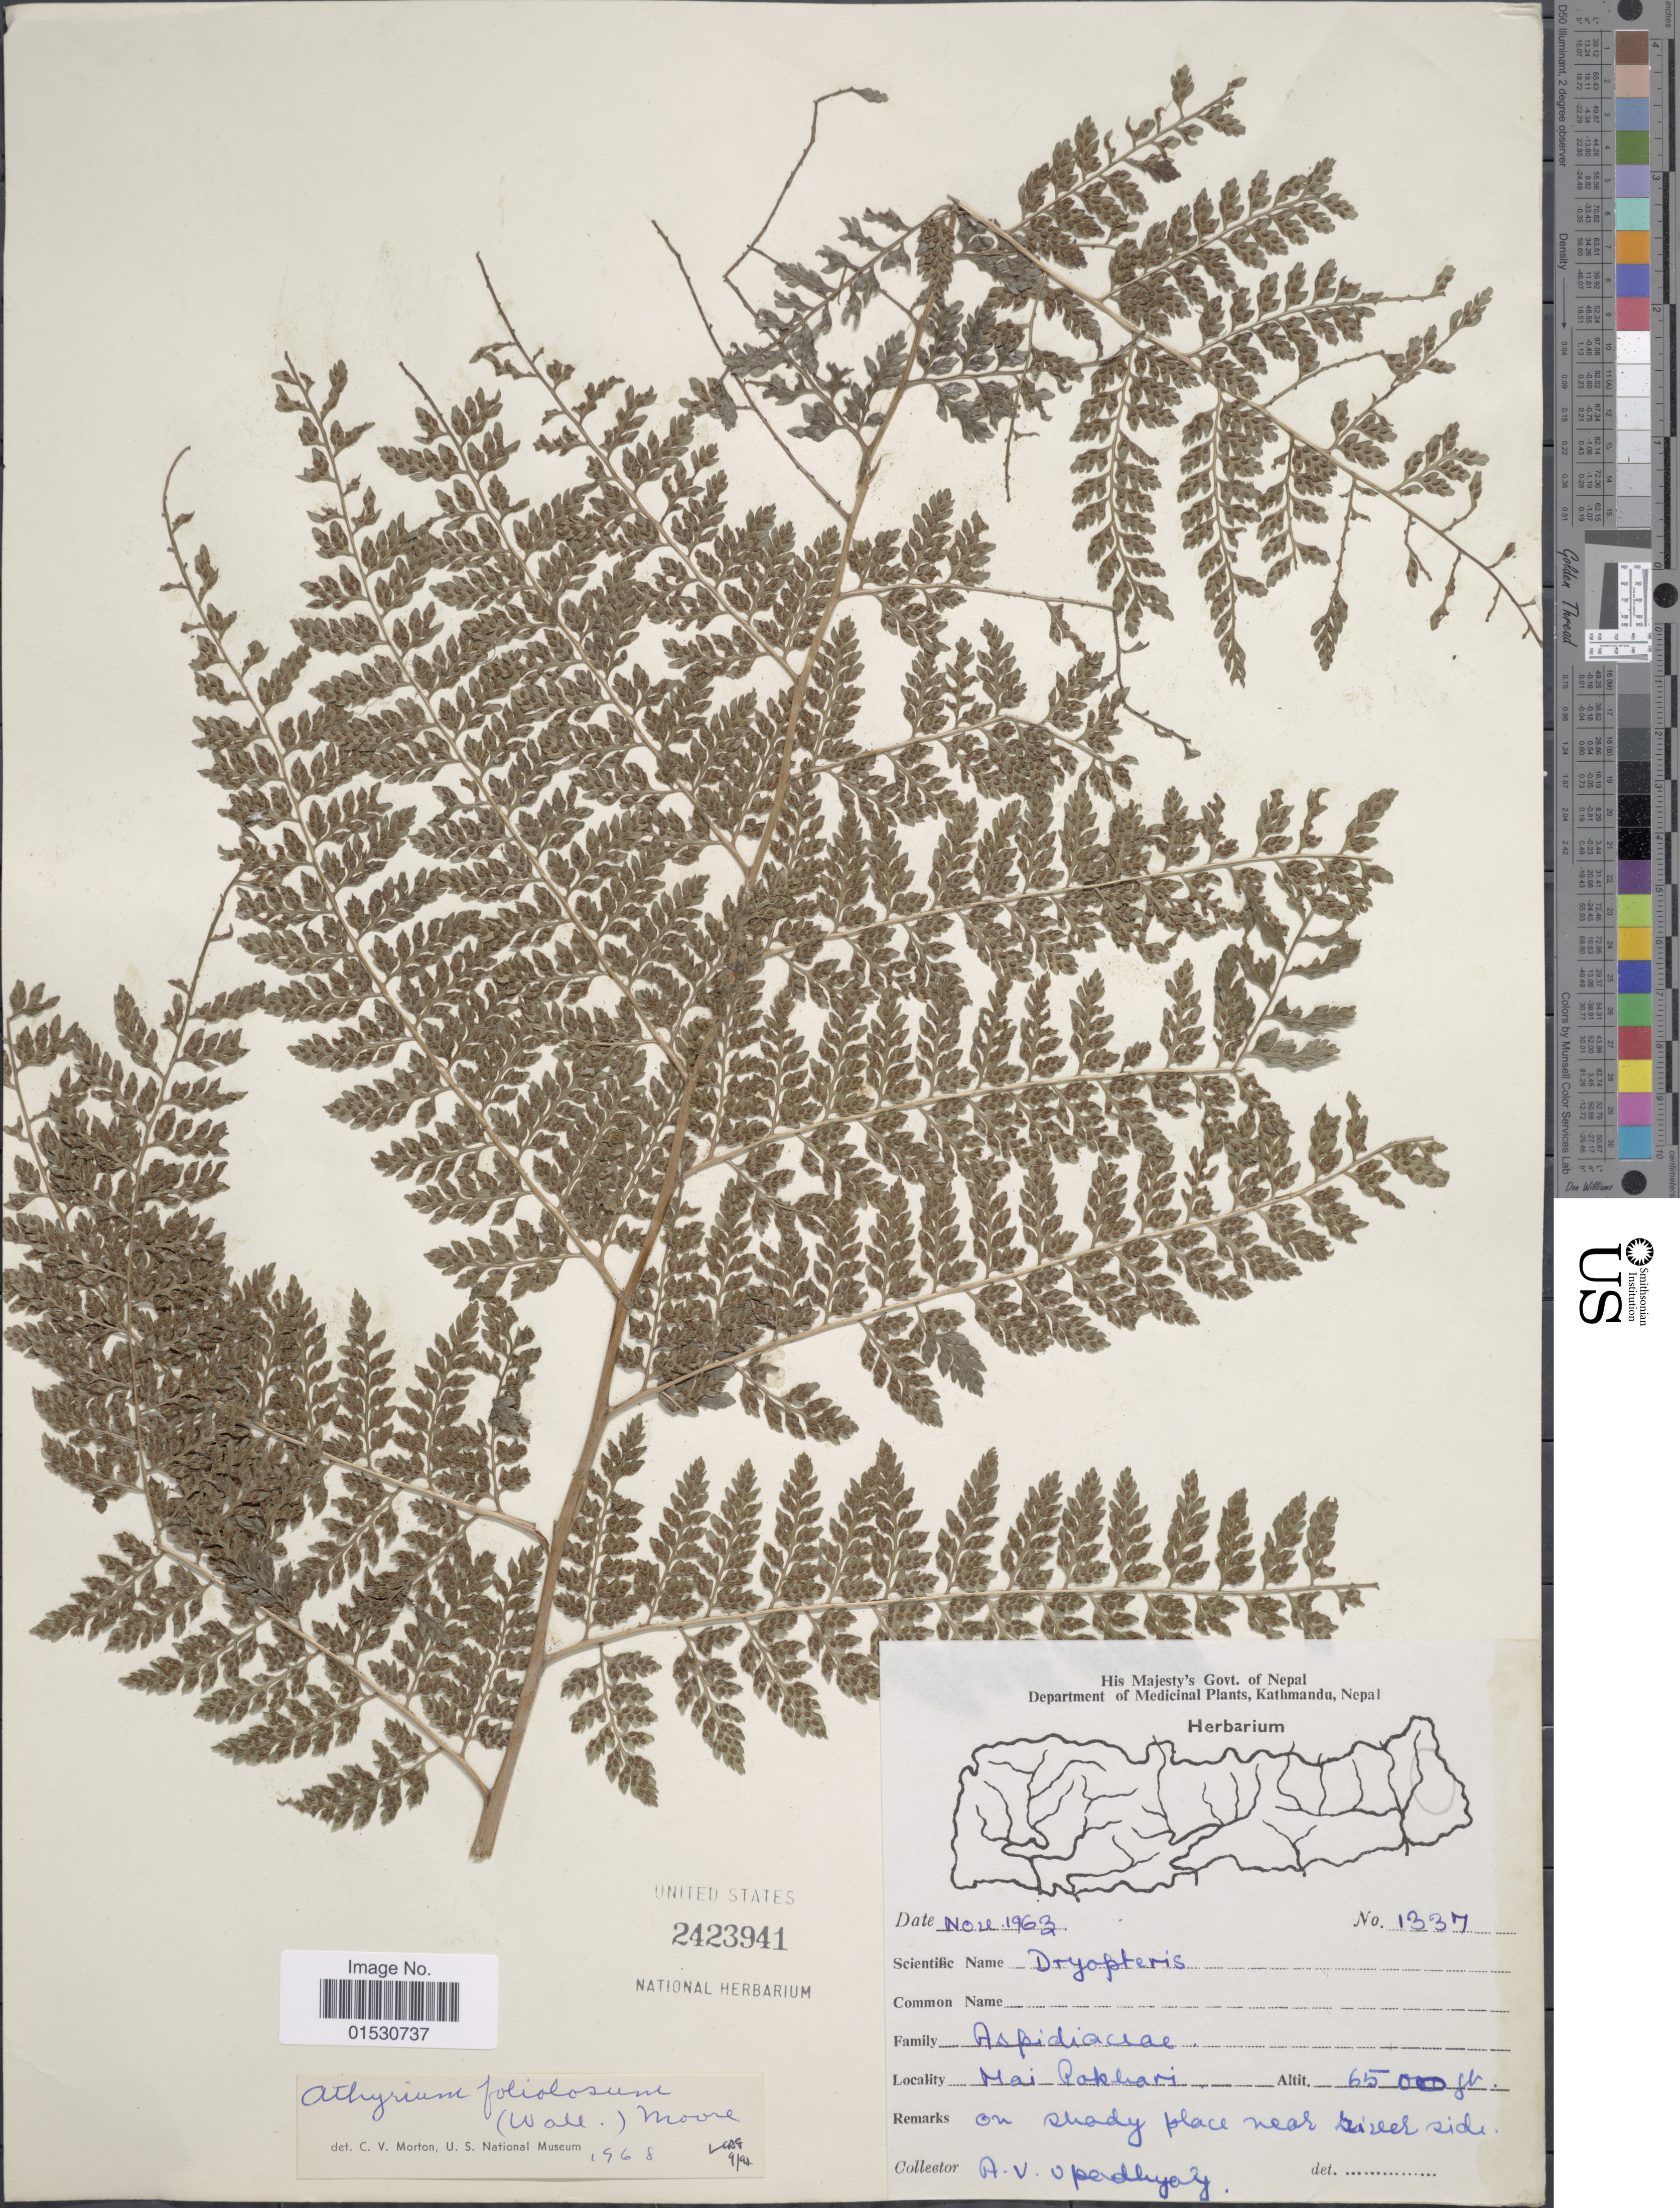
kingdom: Plantae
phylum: Tracheophyta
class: Polypodiopsida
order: Polypodiales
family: Athyriaceae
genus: Athyrium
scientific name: Athyrium foliolosum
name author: (Wall.) T. Moore ex Sm.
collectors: A. V. Upadhyay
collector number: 1337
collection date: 1963-11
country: Nepal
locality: Mai Pokhari [interpreted]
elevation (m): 1981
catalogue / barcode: US 2423941